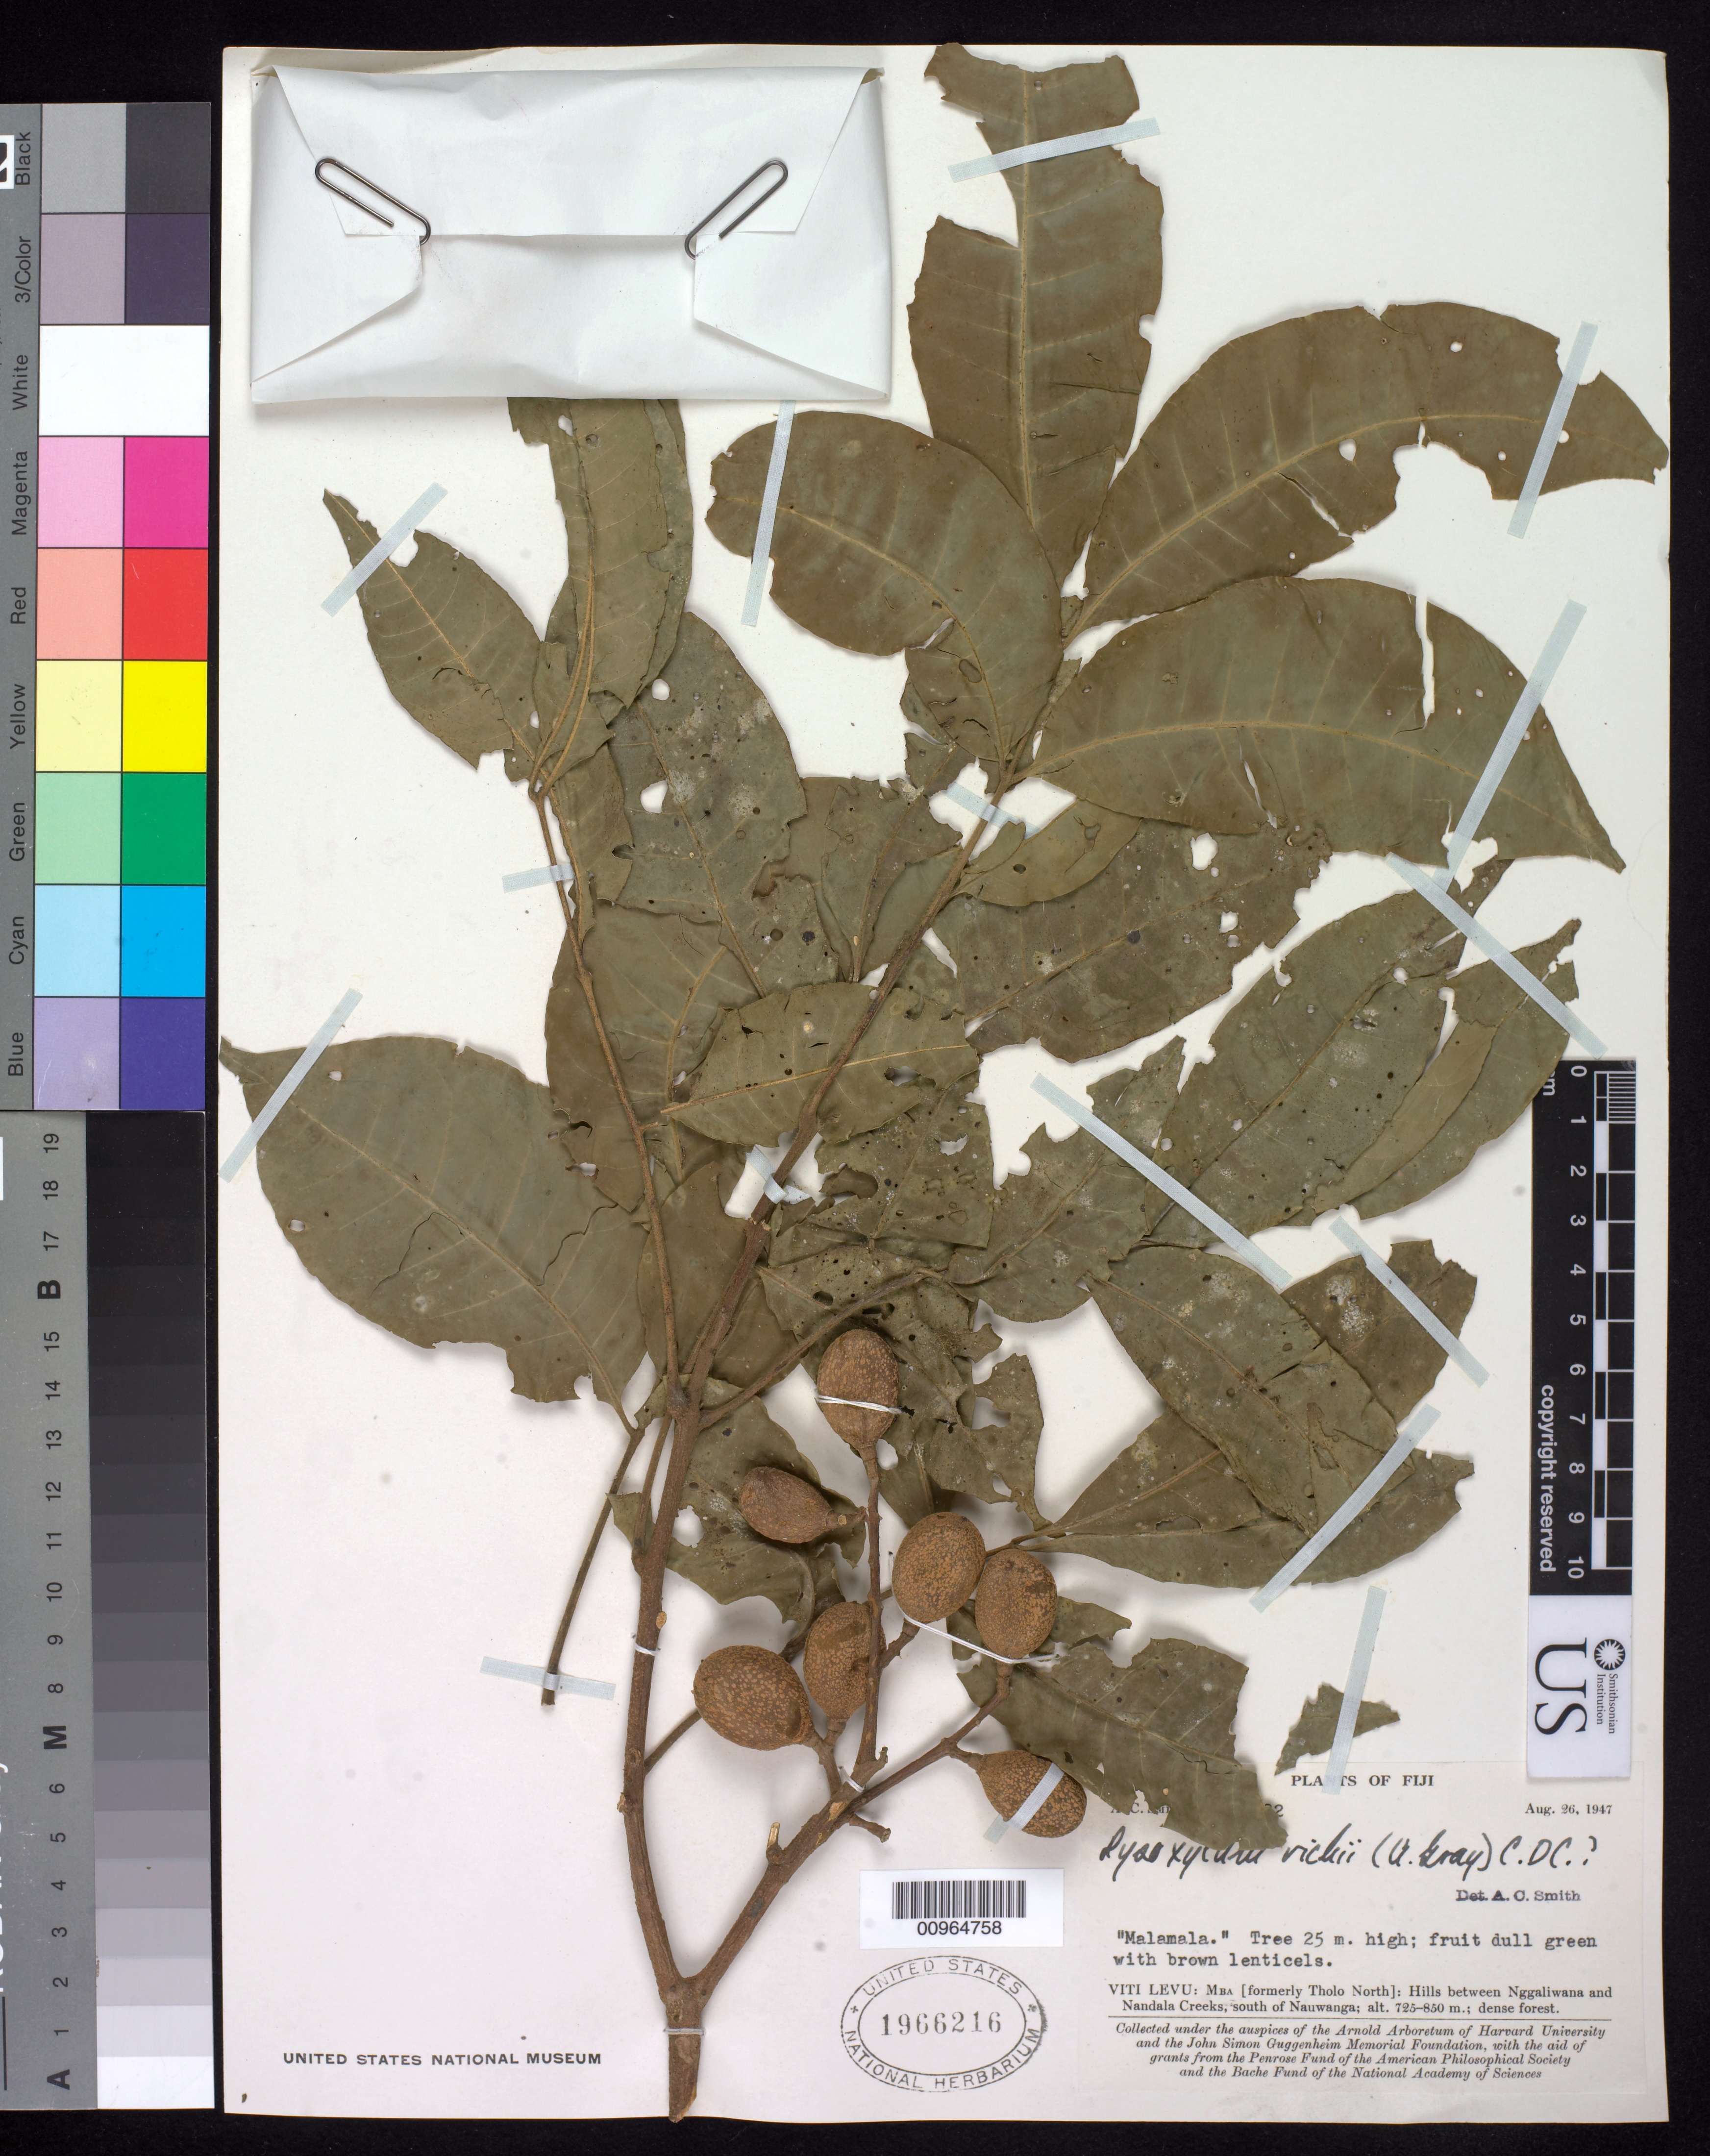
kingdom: Plantae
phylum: Tracheophyta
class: Magnoliopsida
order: Sapindales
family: Meliaceae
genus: Didymocheton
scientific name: Didymocheton alliaceus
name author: (G. Forst.) Mabb.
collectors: C. A. Smith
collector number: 5832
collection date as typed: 26 Aug 1947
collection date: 1947-08-26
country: Fiji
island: Viti Levu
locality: Viti Levu: MBA (formerly Tholo North); hills between Nggaliwana and Nandala Creeks, south of Nauwanga; dense forest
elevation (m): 725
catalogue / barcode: US 1966216